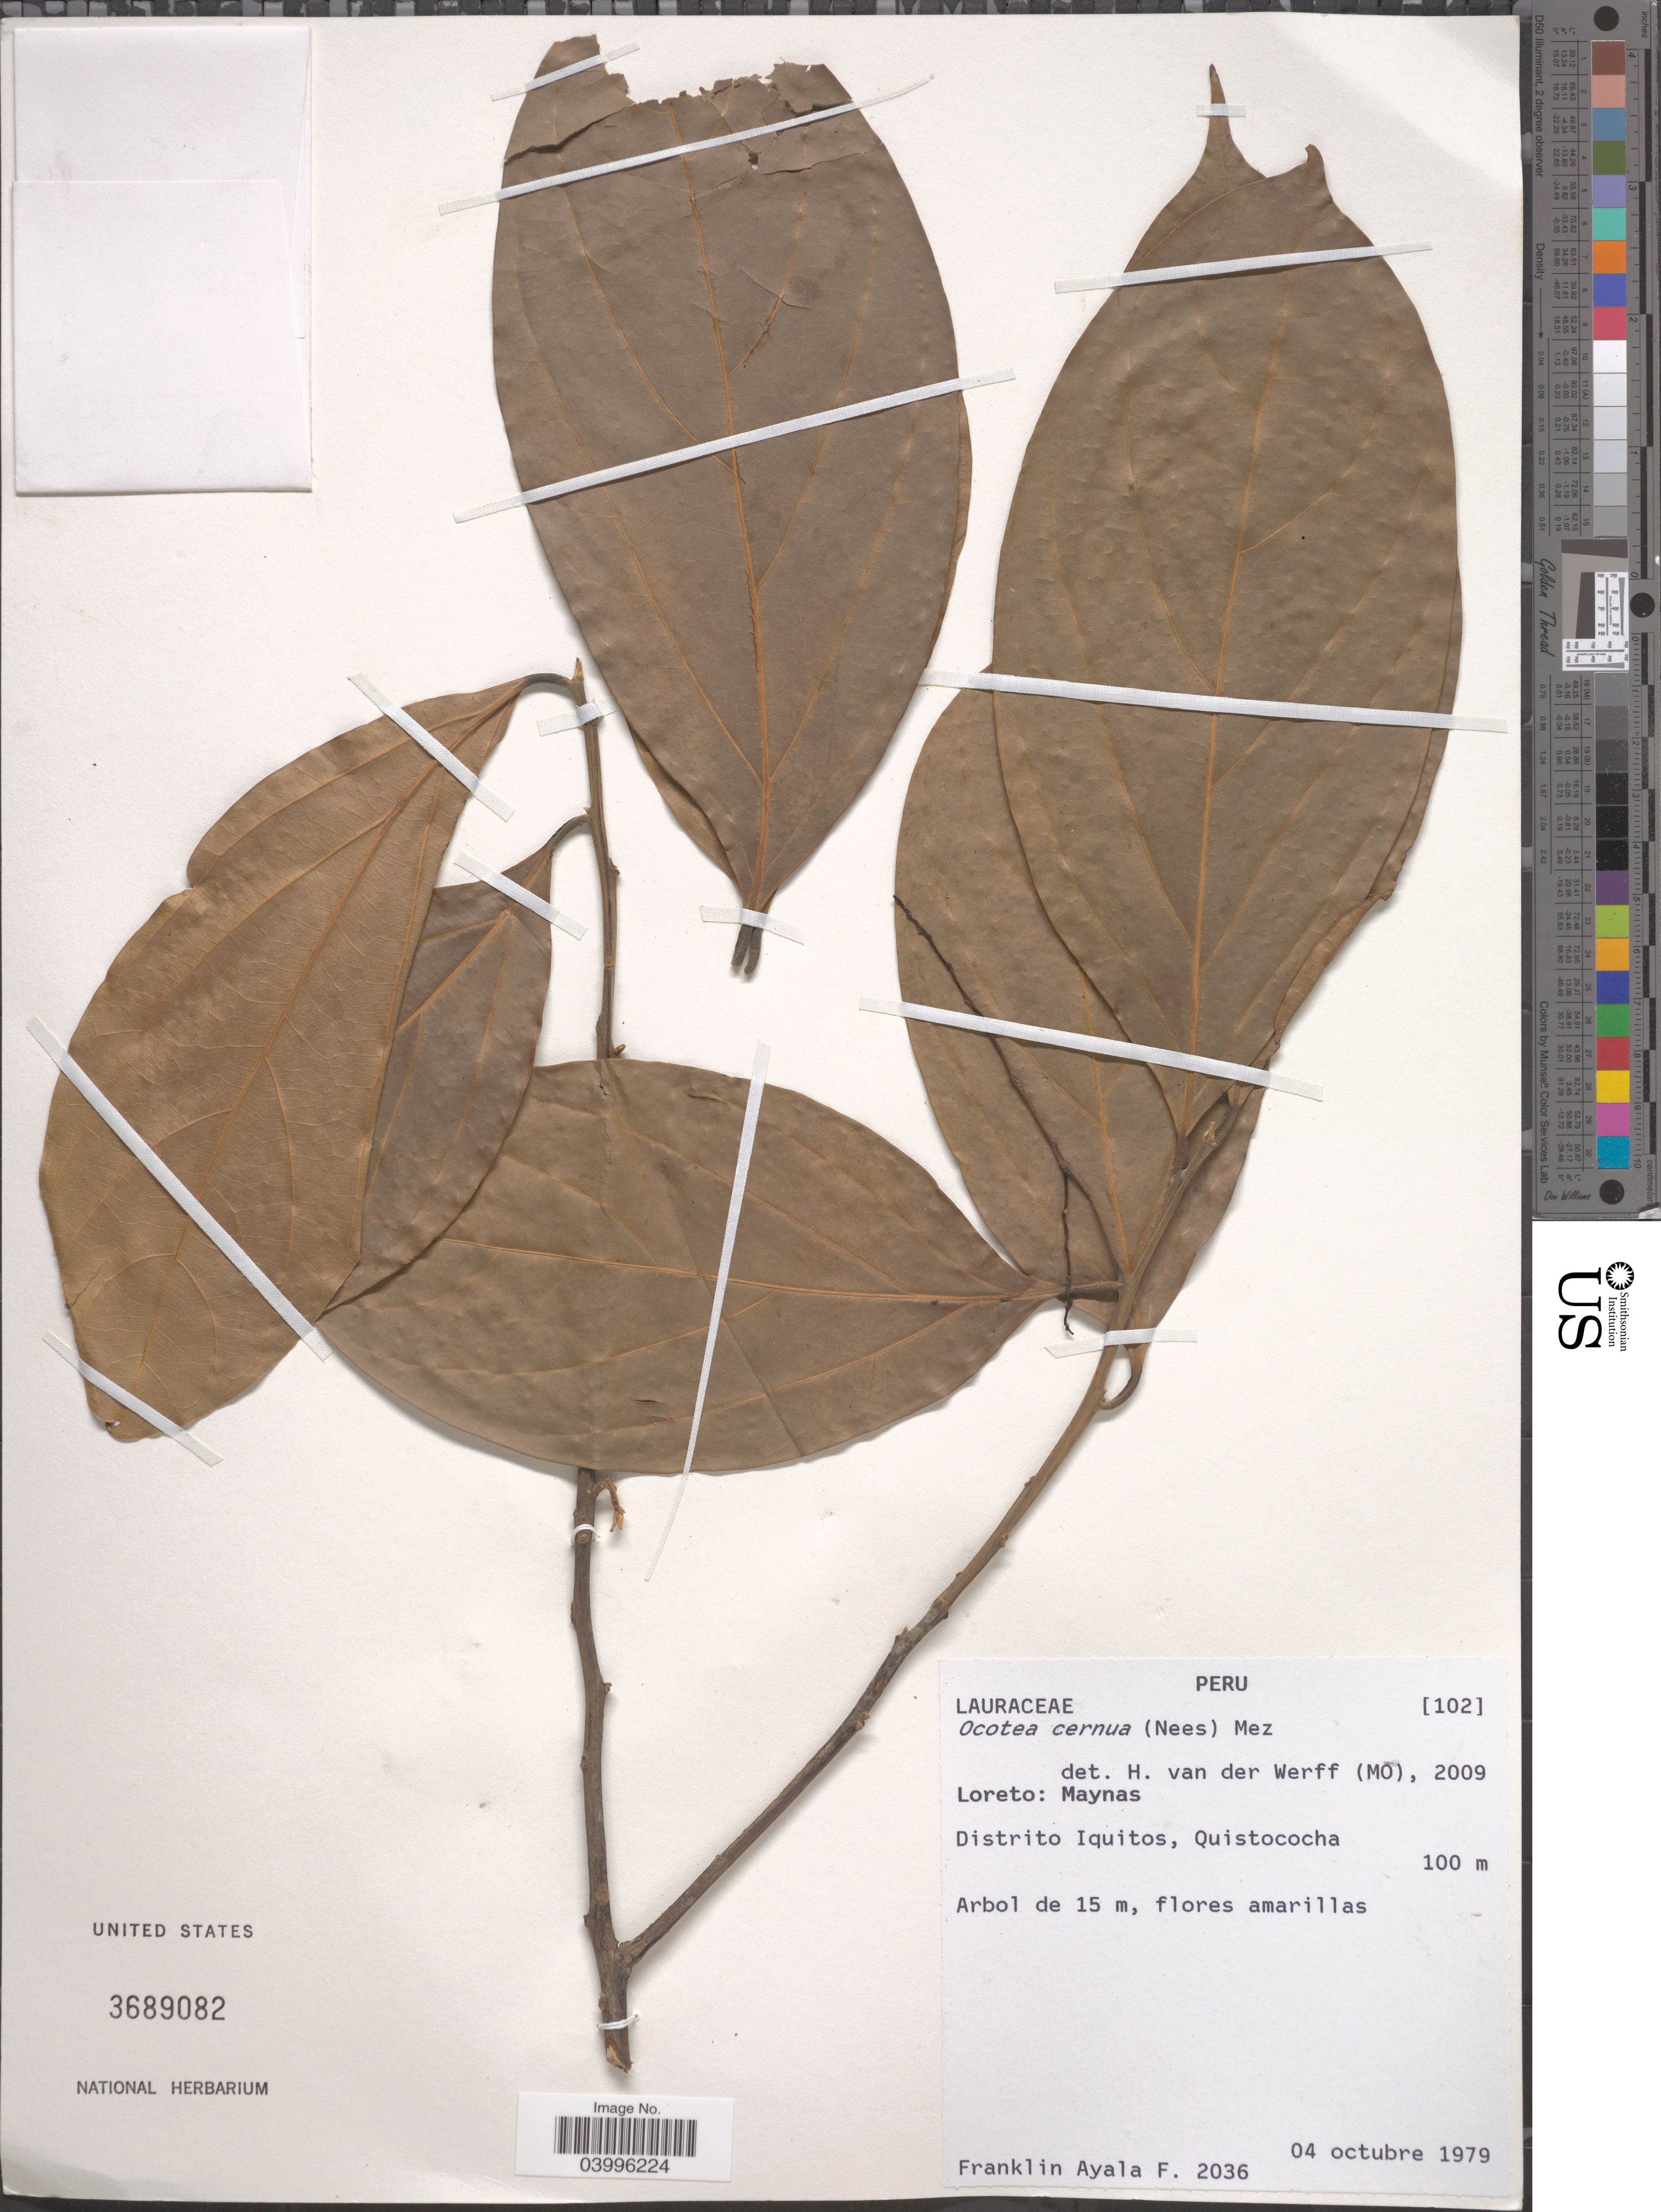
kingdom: Plantae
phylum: Tracheophyta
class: Magnoliopsida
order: Laurales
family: Lauraceae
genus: Ocotea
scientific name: Ocotea cernua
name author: (Nees) Mez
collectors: F. Ayala F.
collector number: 2036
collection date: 1979-10-04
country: Peru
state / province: Loreto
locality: Maynas. Distrito Iquitos, Quistococha.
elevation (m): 100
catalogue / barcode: US 3689082